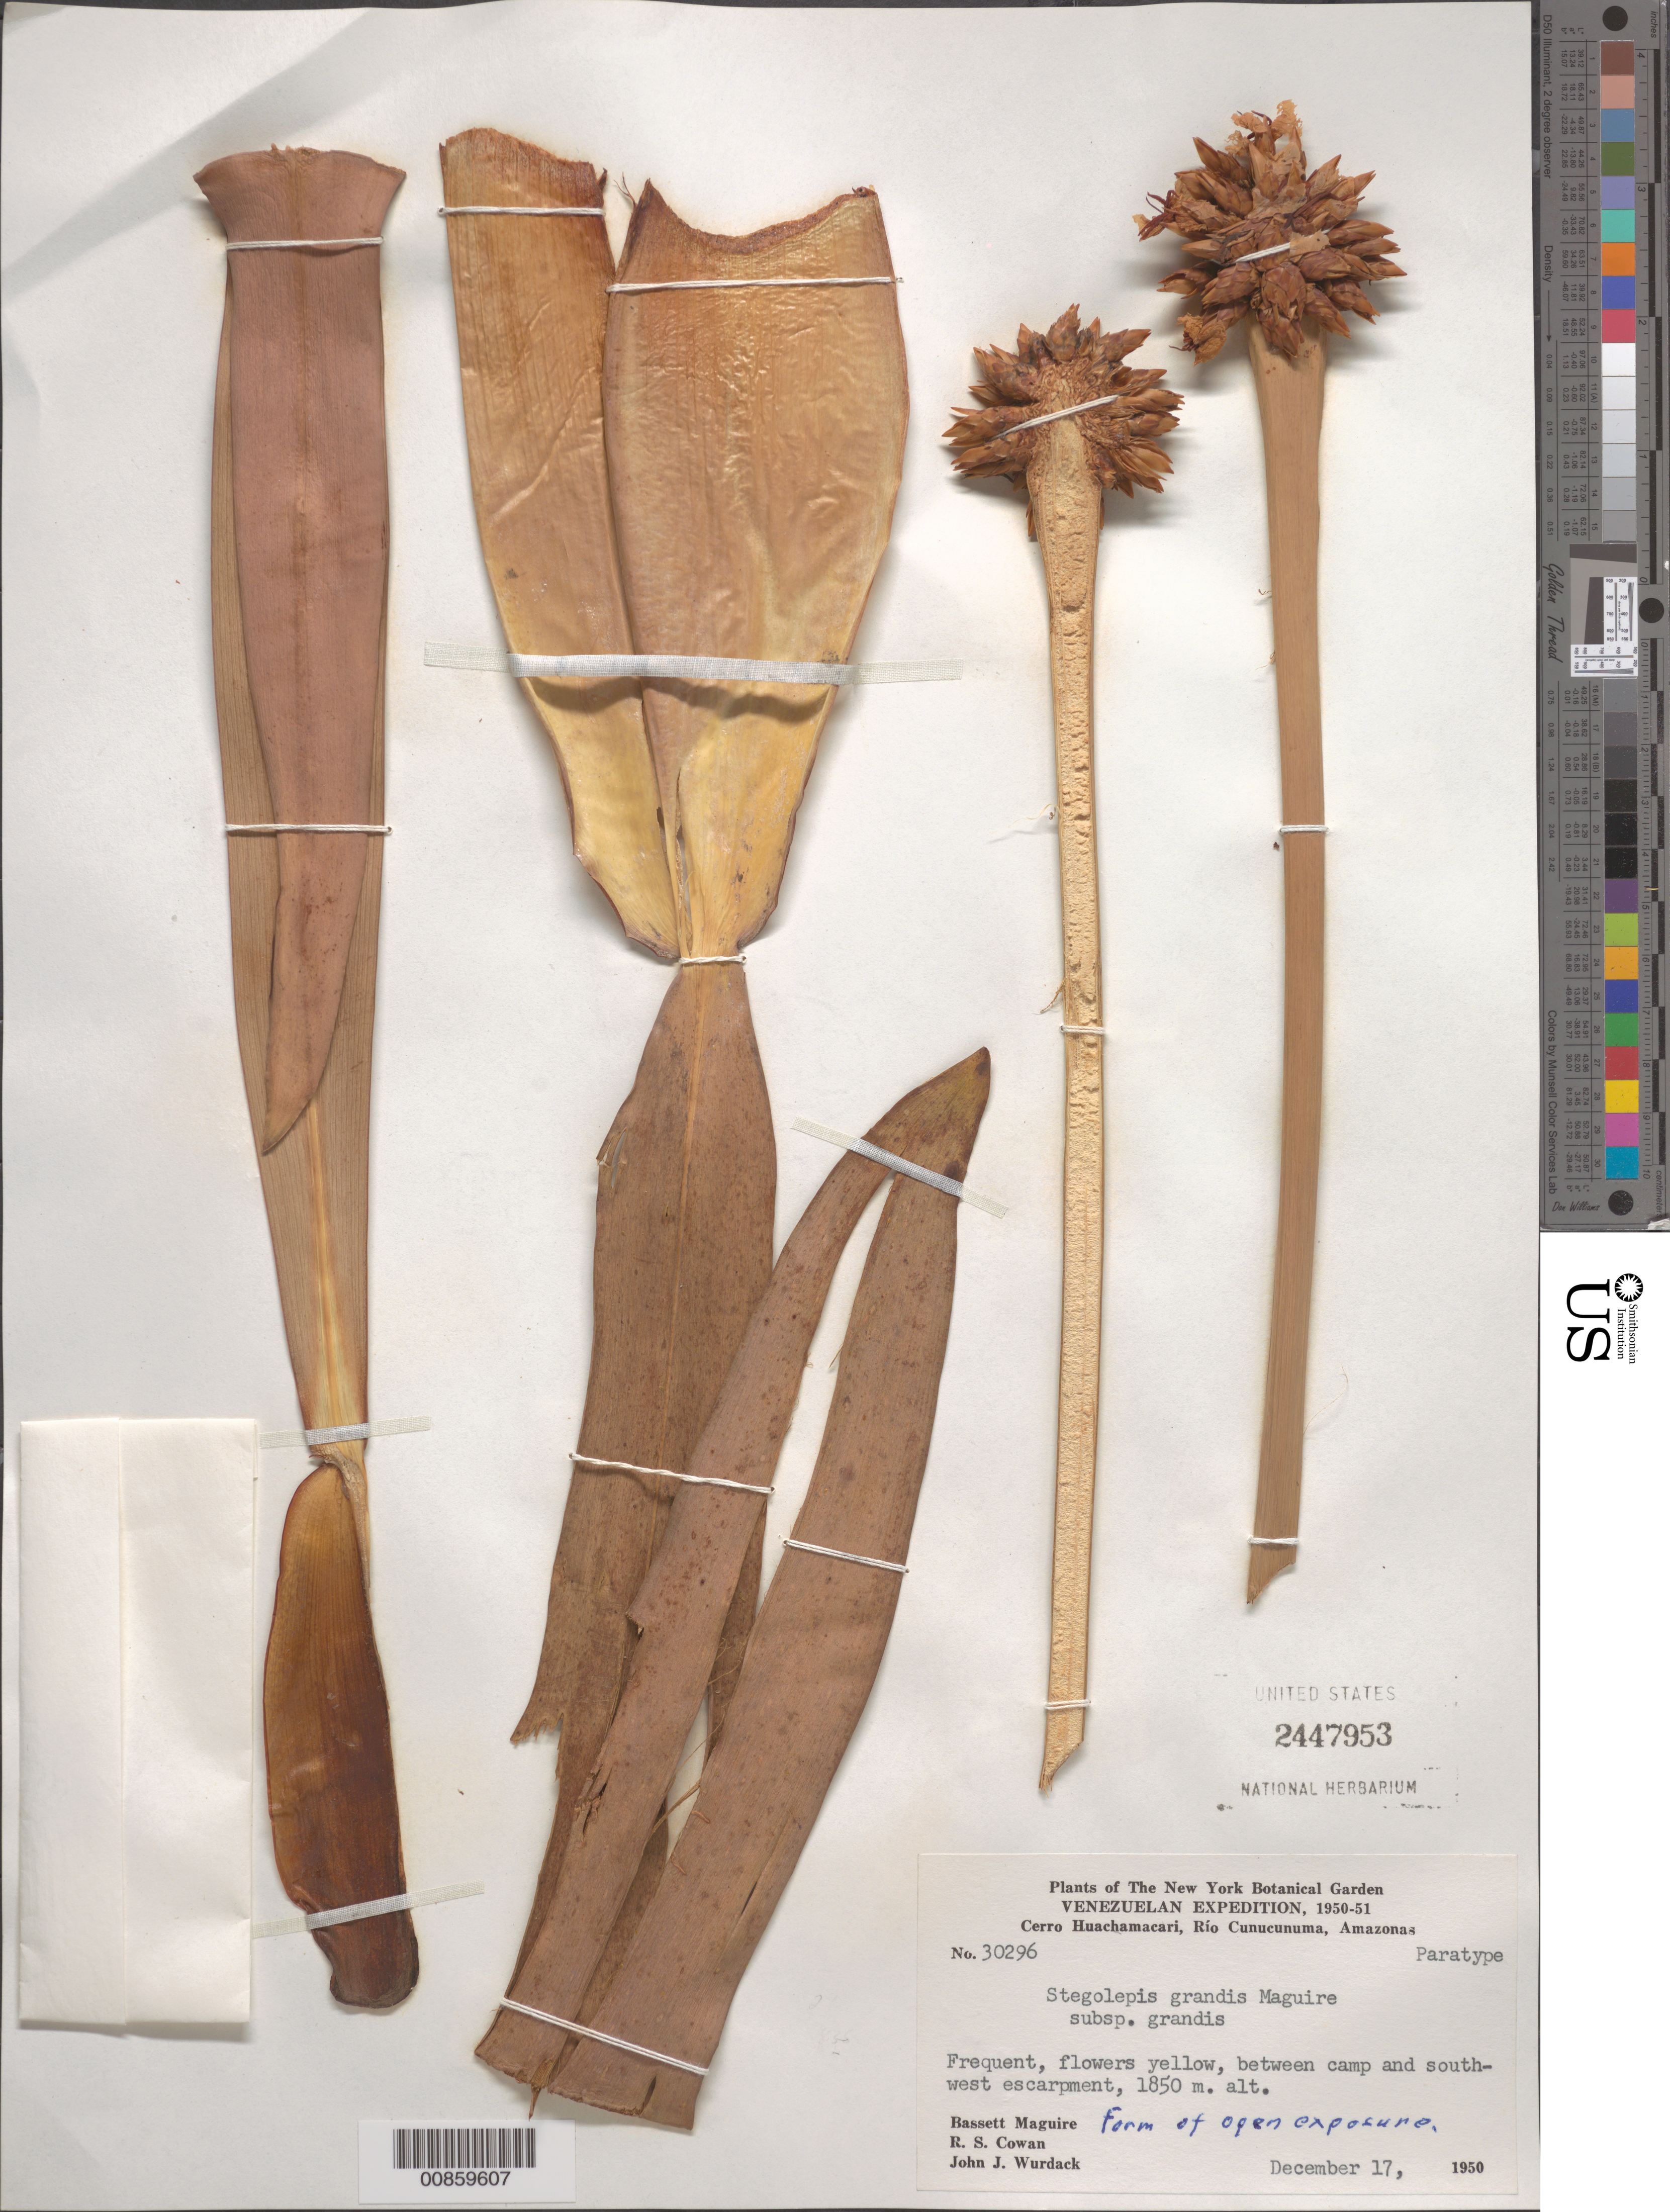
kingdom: Plantae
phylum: Tracheophyta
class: Liliopsida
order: Poales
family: Rapateaceae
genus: Stegolepis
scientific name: Stegolepis grandis subsp. grandis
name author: Maguire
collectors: B. Maguire, R. S. Cowan & J. J. Wurdack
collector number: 30296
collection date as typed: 17-Dec-50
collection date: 1950-12-17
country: Venezuela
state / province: Amazonas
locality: Cerro Huachamacari, Río Cunucunuma, Summit Camp to SW escarpment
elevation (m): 1850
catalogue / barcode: US 2447953